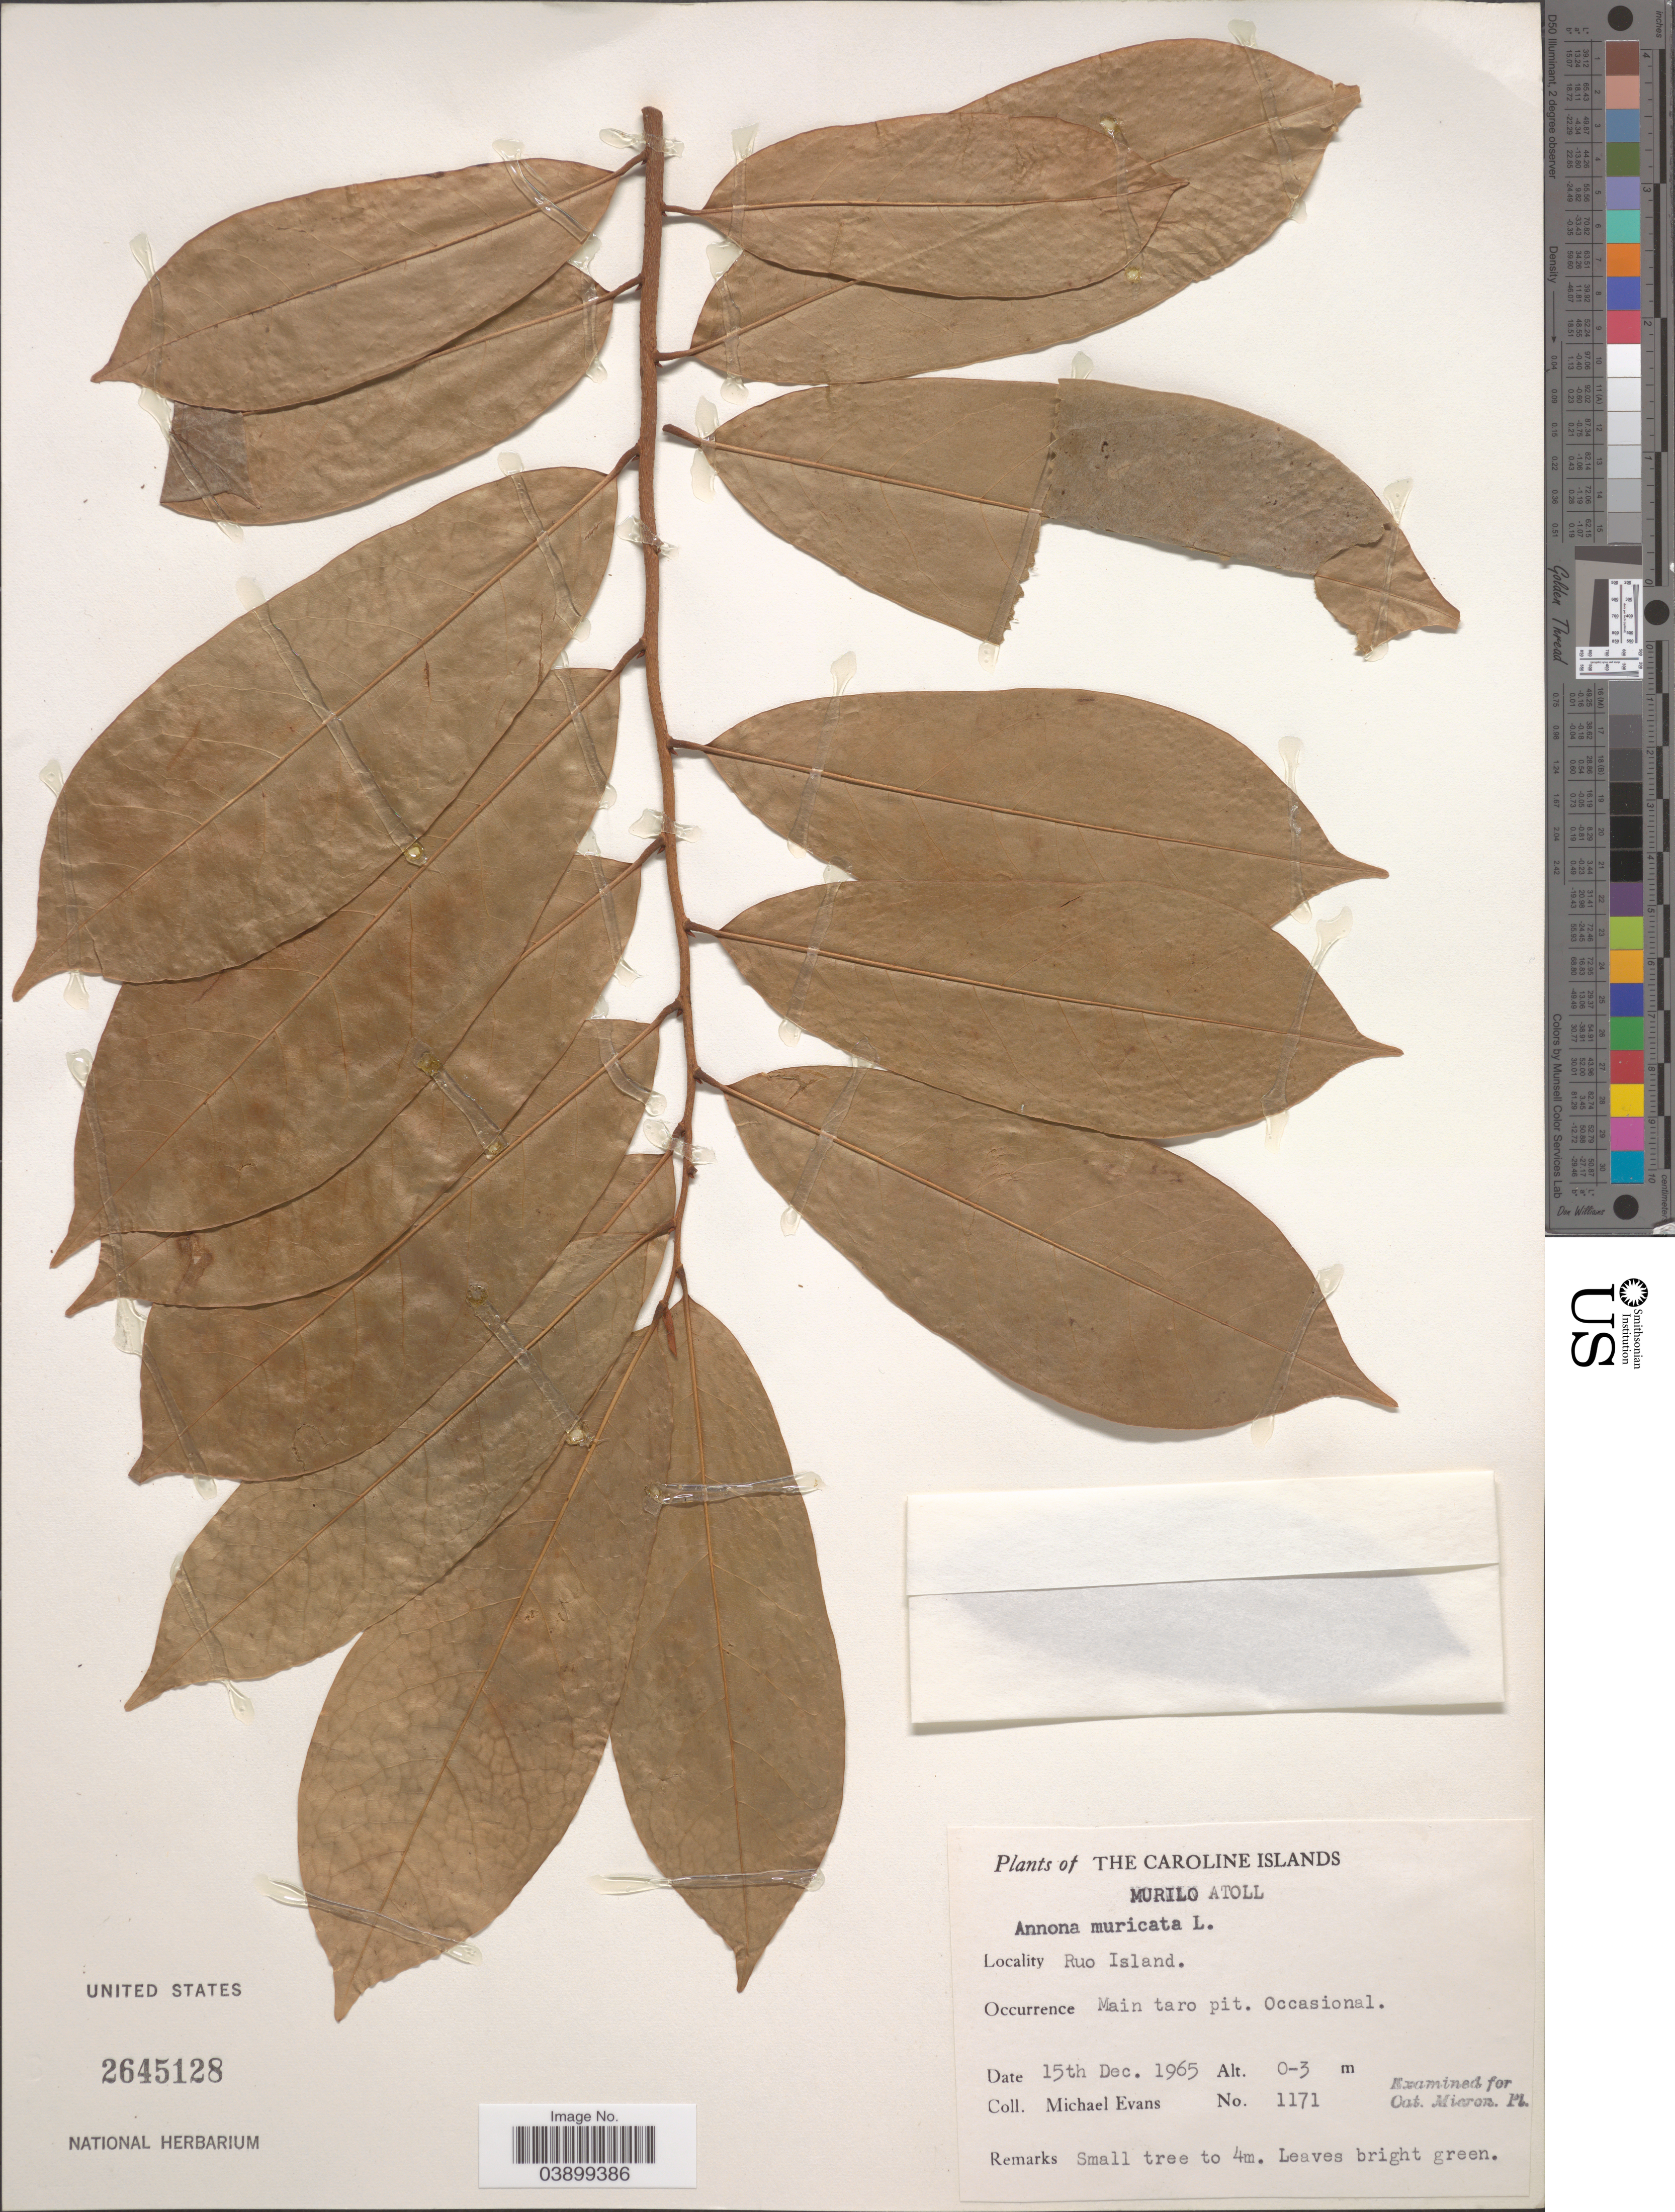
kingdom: Plantae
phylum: Tracheophyta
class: Magnoliopsida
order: Magnoliales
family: Annonaceae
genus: Annona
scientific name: Annona muricata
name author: L.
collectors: M. Evans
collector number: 1171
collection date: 1965-12-15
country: Micronesia, Federated States of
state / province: Truk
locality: Caroline Islands. Murilo Atoll. Ruo Island. Main taro pit.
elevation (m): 0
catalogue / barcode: US 2645128